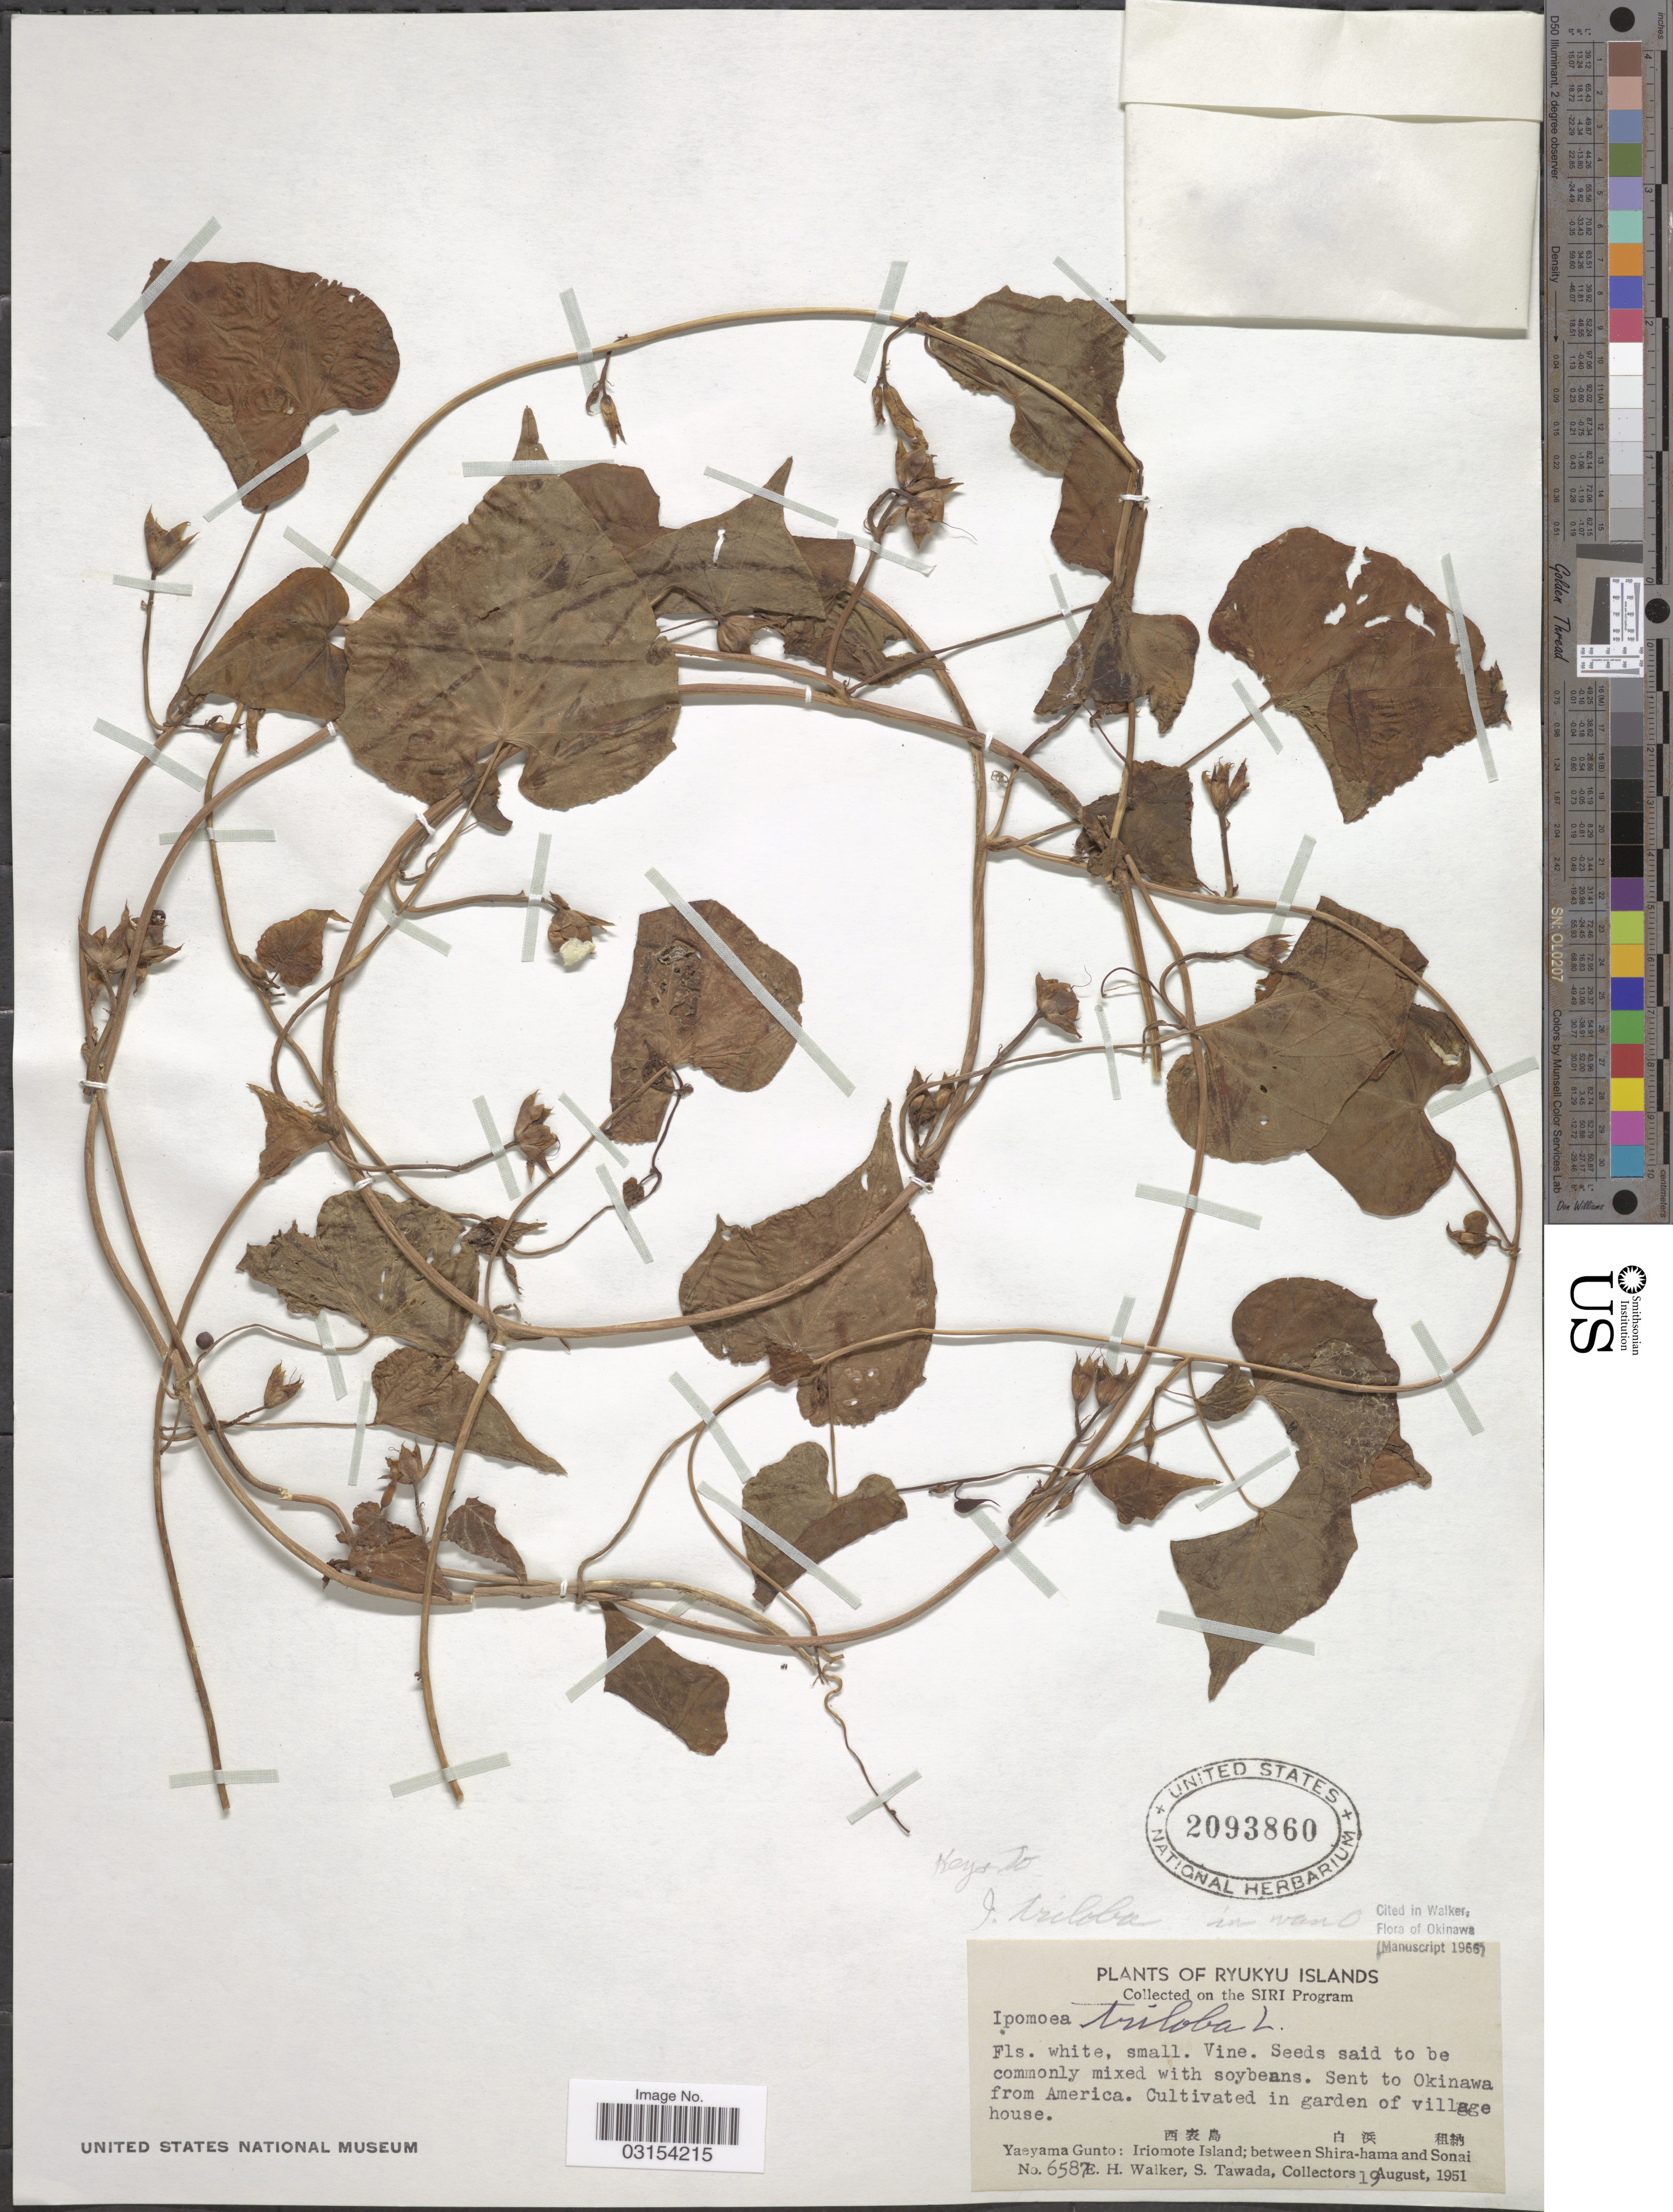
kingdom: Plantae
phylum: Tracheophyta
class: Magnoliopsida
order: Solanales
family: Convolvulaceae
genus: Ipomoea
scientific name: Ipomoea triloba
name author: L.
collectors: E. H. Walker & S. Tawada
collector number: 6587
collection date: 1951-08-19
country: Japan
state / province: Okinawa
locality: Yaeyama Gunto: Iriomote Island; between Shira-hama and Sonai, Ryukyu Islands, Cultivated in garden of village house.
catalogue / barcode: US 2093860